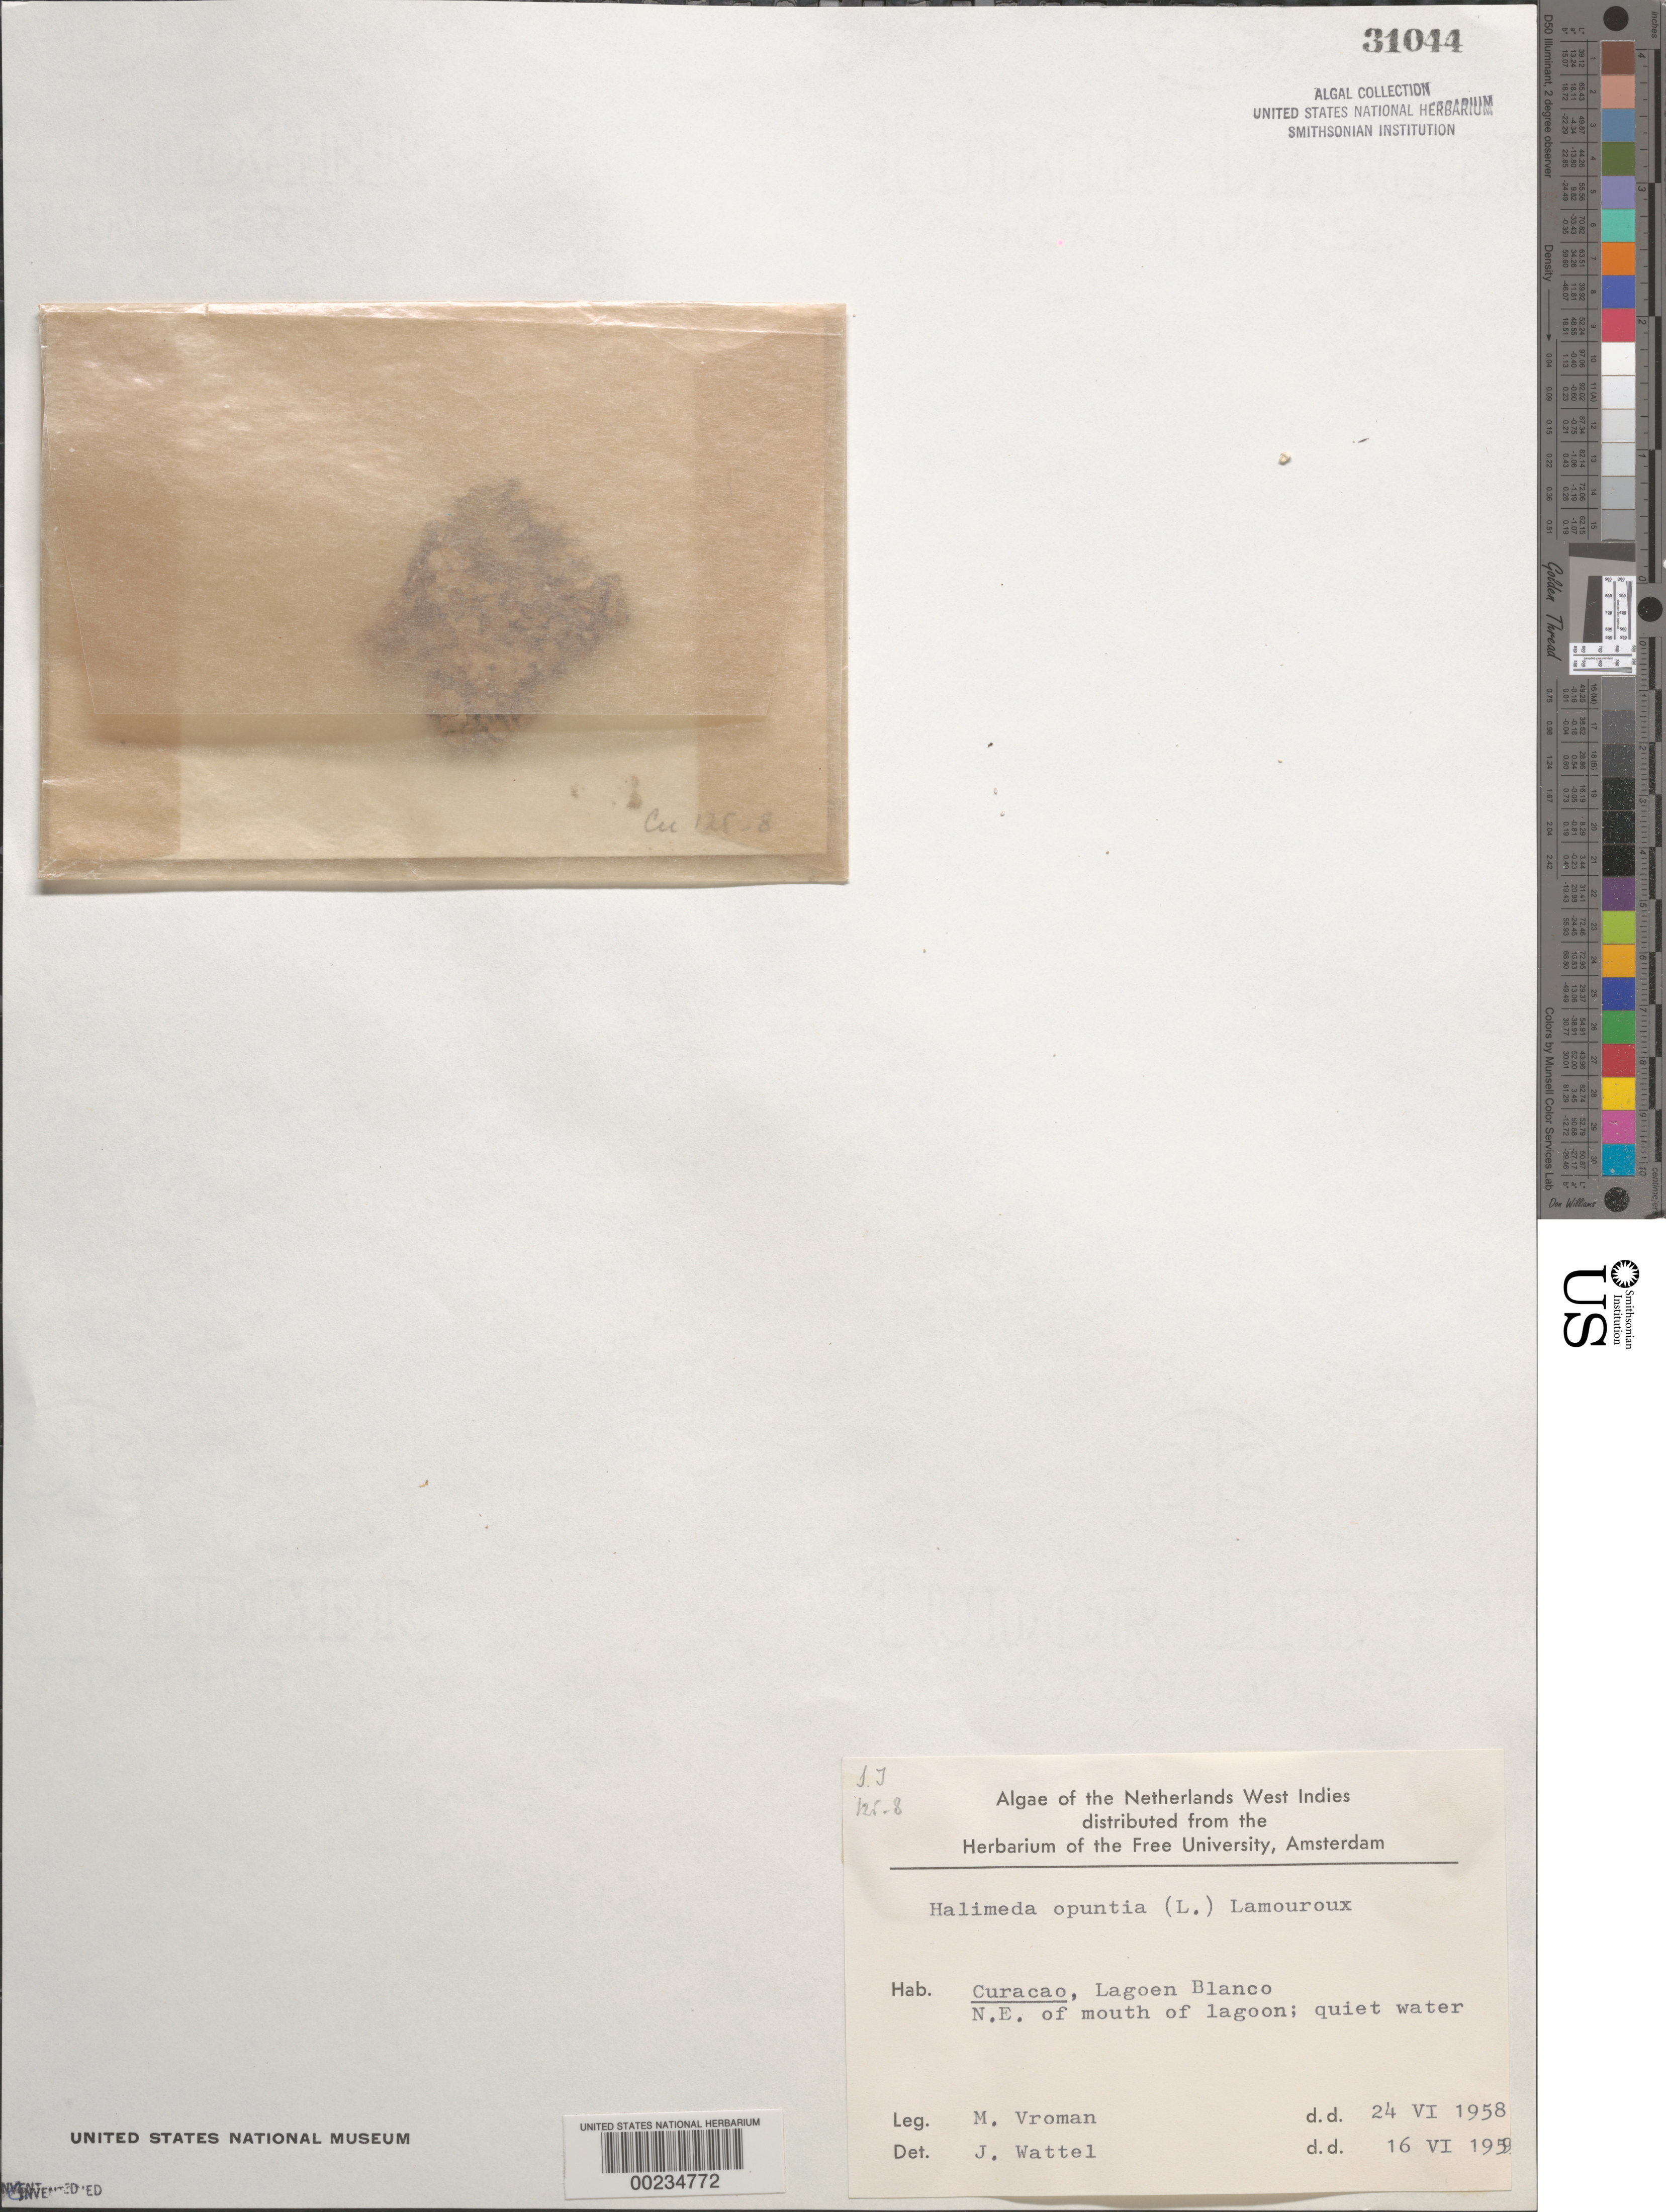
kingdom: Plantae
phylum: Chlorophyta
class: Ulvophyceae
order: Bryopsidales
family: Halimedaceae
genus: Halimeda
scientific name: Halimeda opuntia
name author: (L.) J.V.Lamouroux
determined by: Wattel, J.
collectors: M. Vroman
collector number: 125-8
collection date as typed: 24 Jun 1958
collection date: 1958-06-24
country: Curaçao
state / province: ABC Islands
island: Curaçao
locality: Lagoen Blanco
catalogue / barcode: US 31044